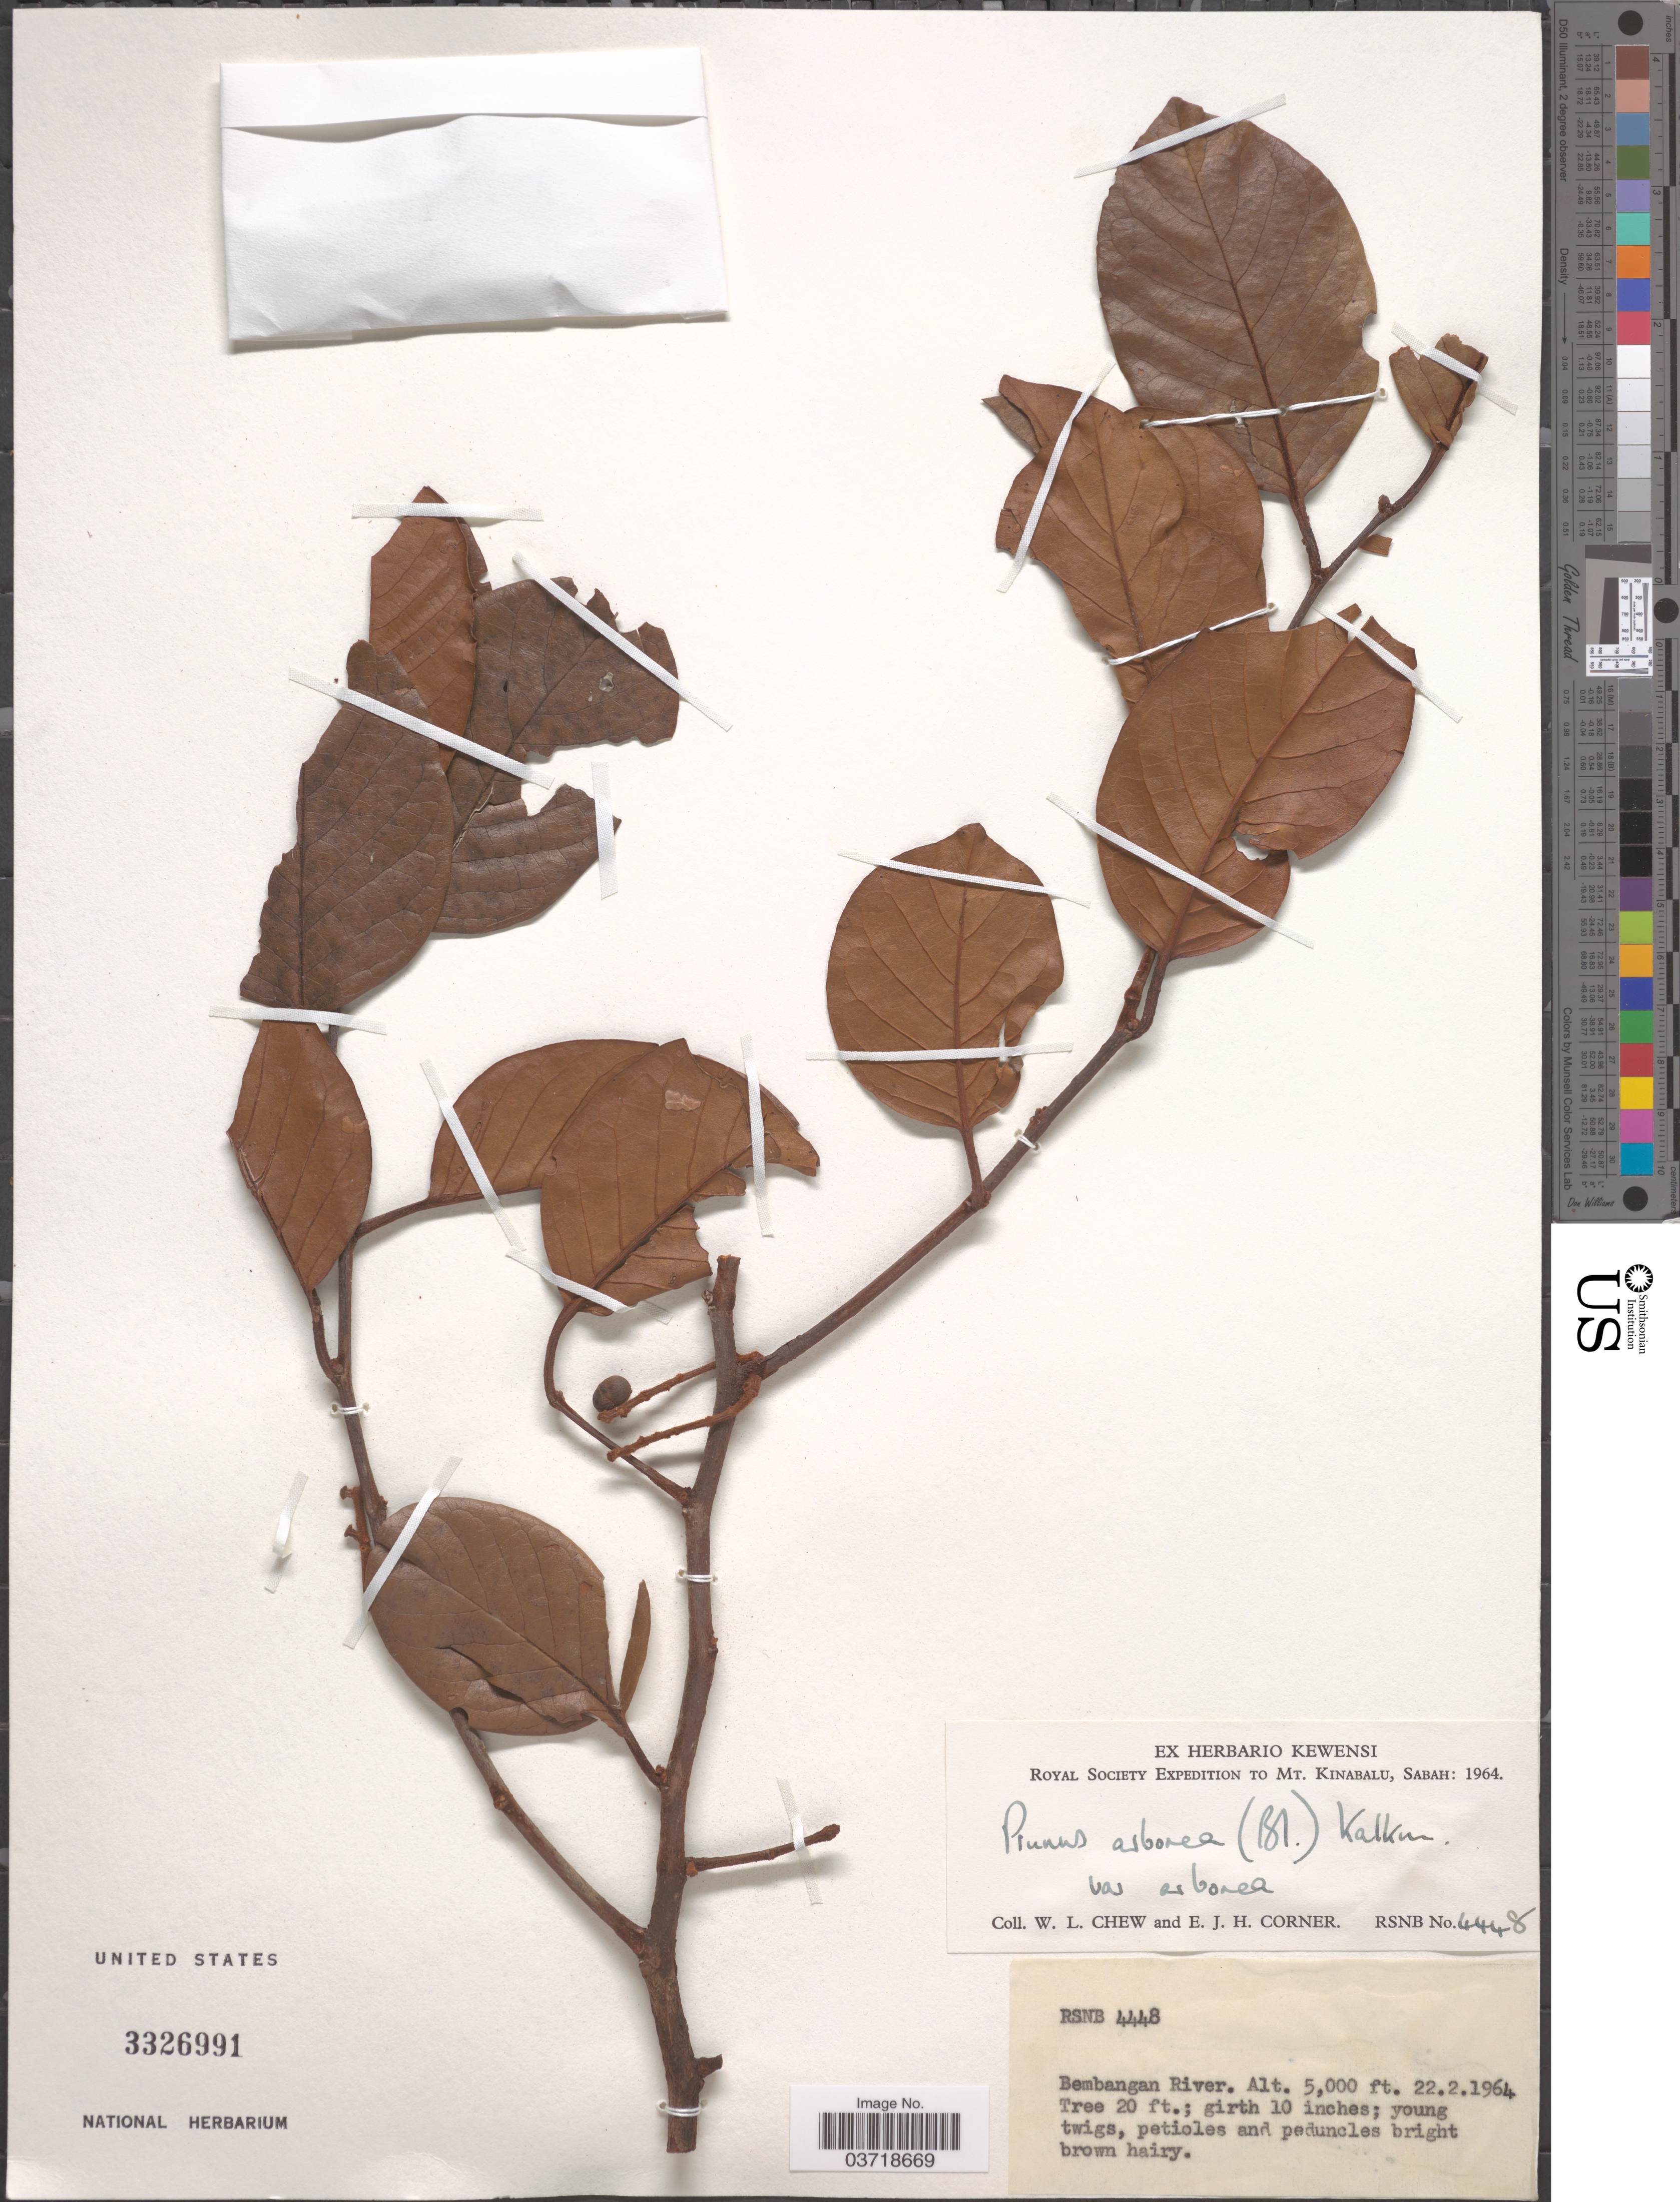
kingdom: Plantae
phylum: Tracheophyta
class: Magnoliopsida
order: Rosales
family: Rosaceae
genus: Prunus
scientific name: Prunus arborea var. arborea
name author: (Blume) Kalkman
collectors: W. Chew & E. Corner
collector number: RSNB 4448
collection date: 1964-02-22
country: Malaysia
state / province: Sabah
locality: Mt. Kinabalu. Bembangan River.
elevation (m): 1524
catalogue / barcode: US 3326991